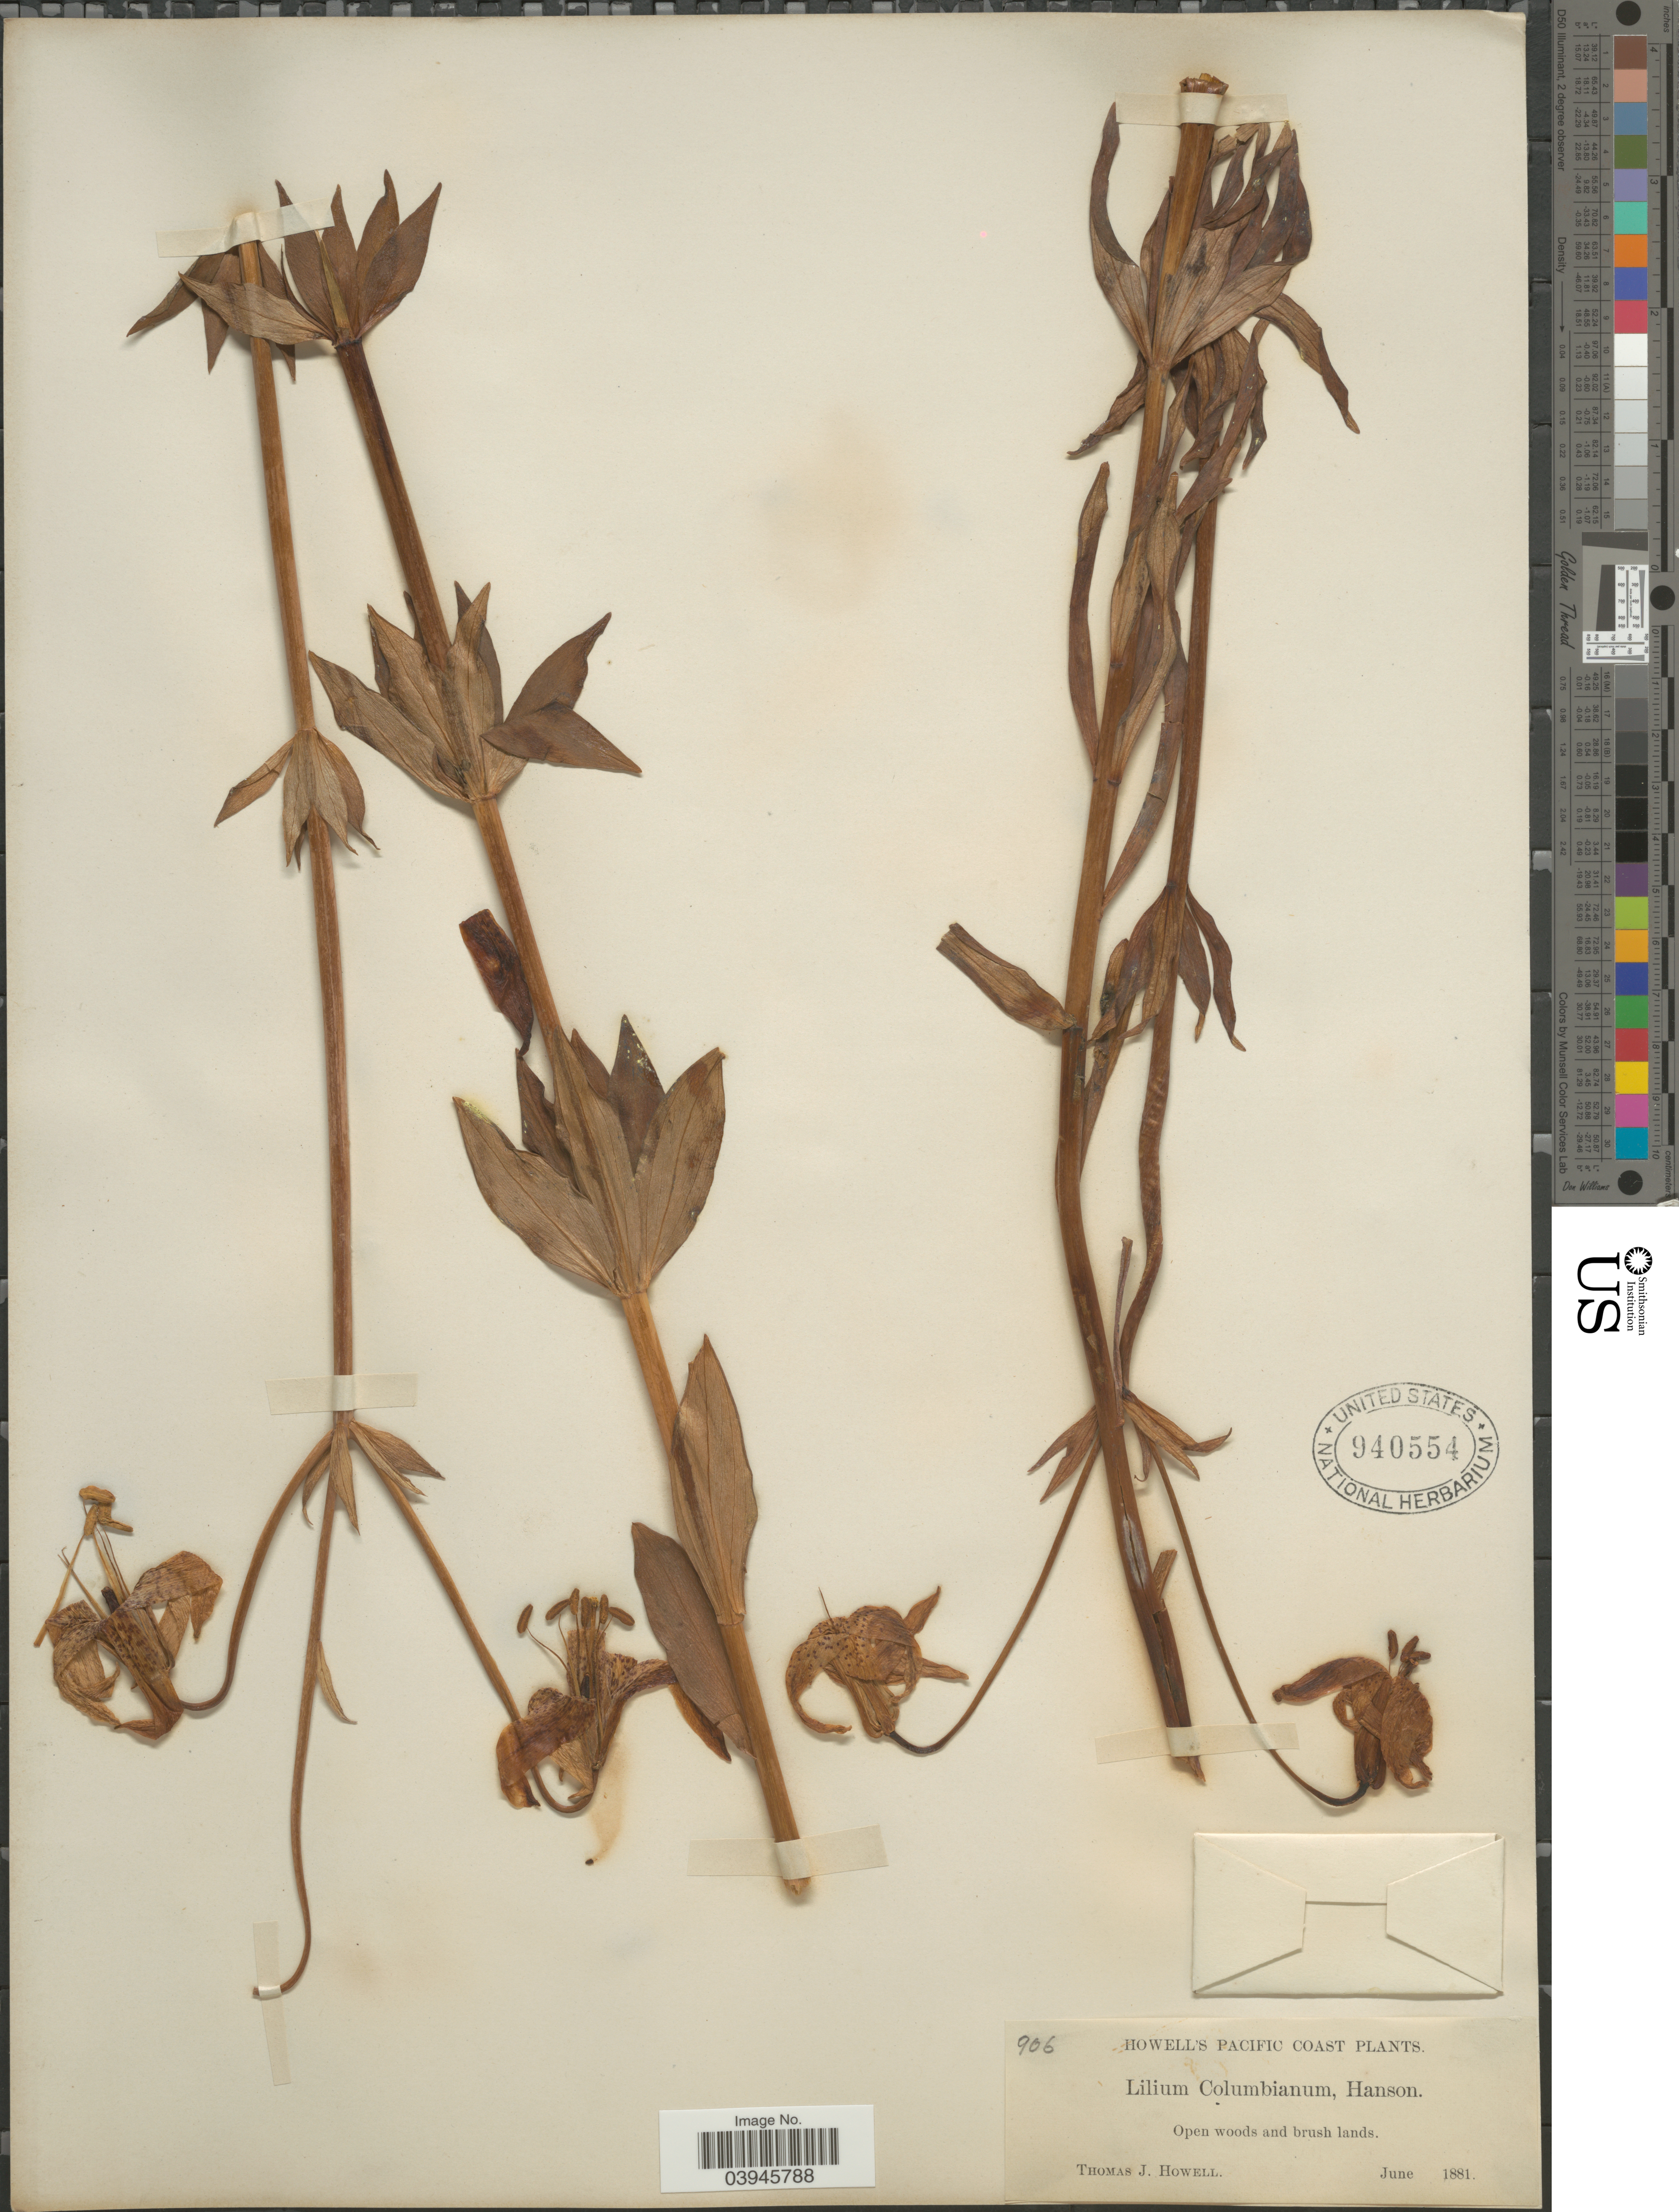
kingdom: Plantae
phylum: Tracheophyta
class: Liliopsida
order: Liliales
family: Liliaceae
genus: Lilium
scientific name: Lilium columbianum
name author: Leichtlin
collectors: T. J. Howell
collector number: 906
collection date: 1881-06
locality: Pacific Coast.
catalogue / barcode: US 940554